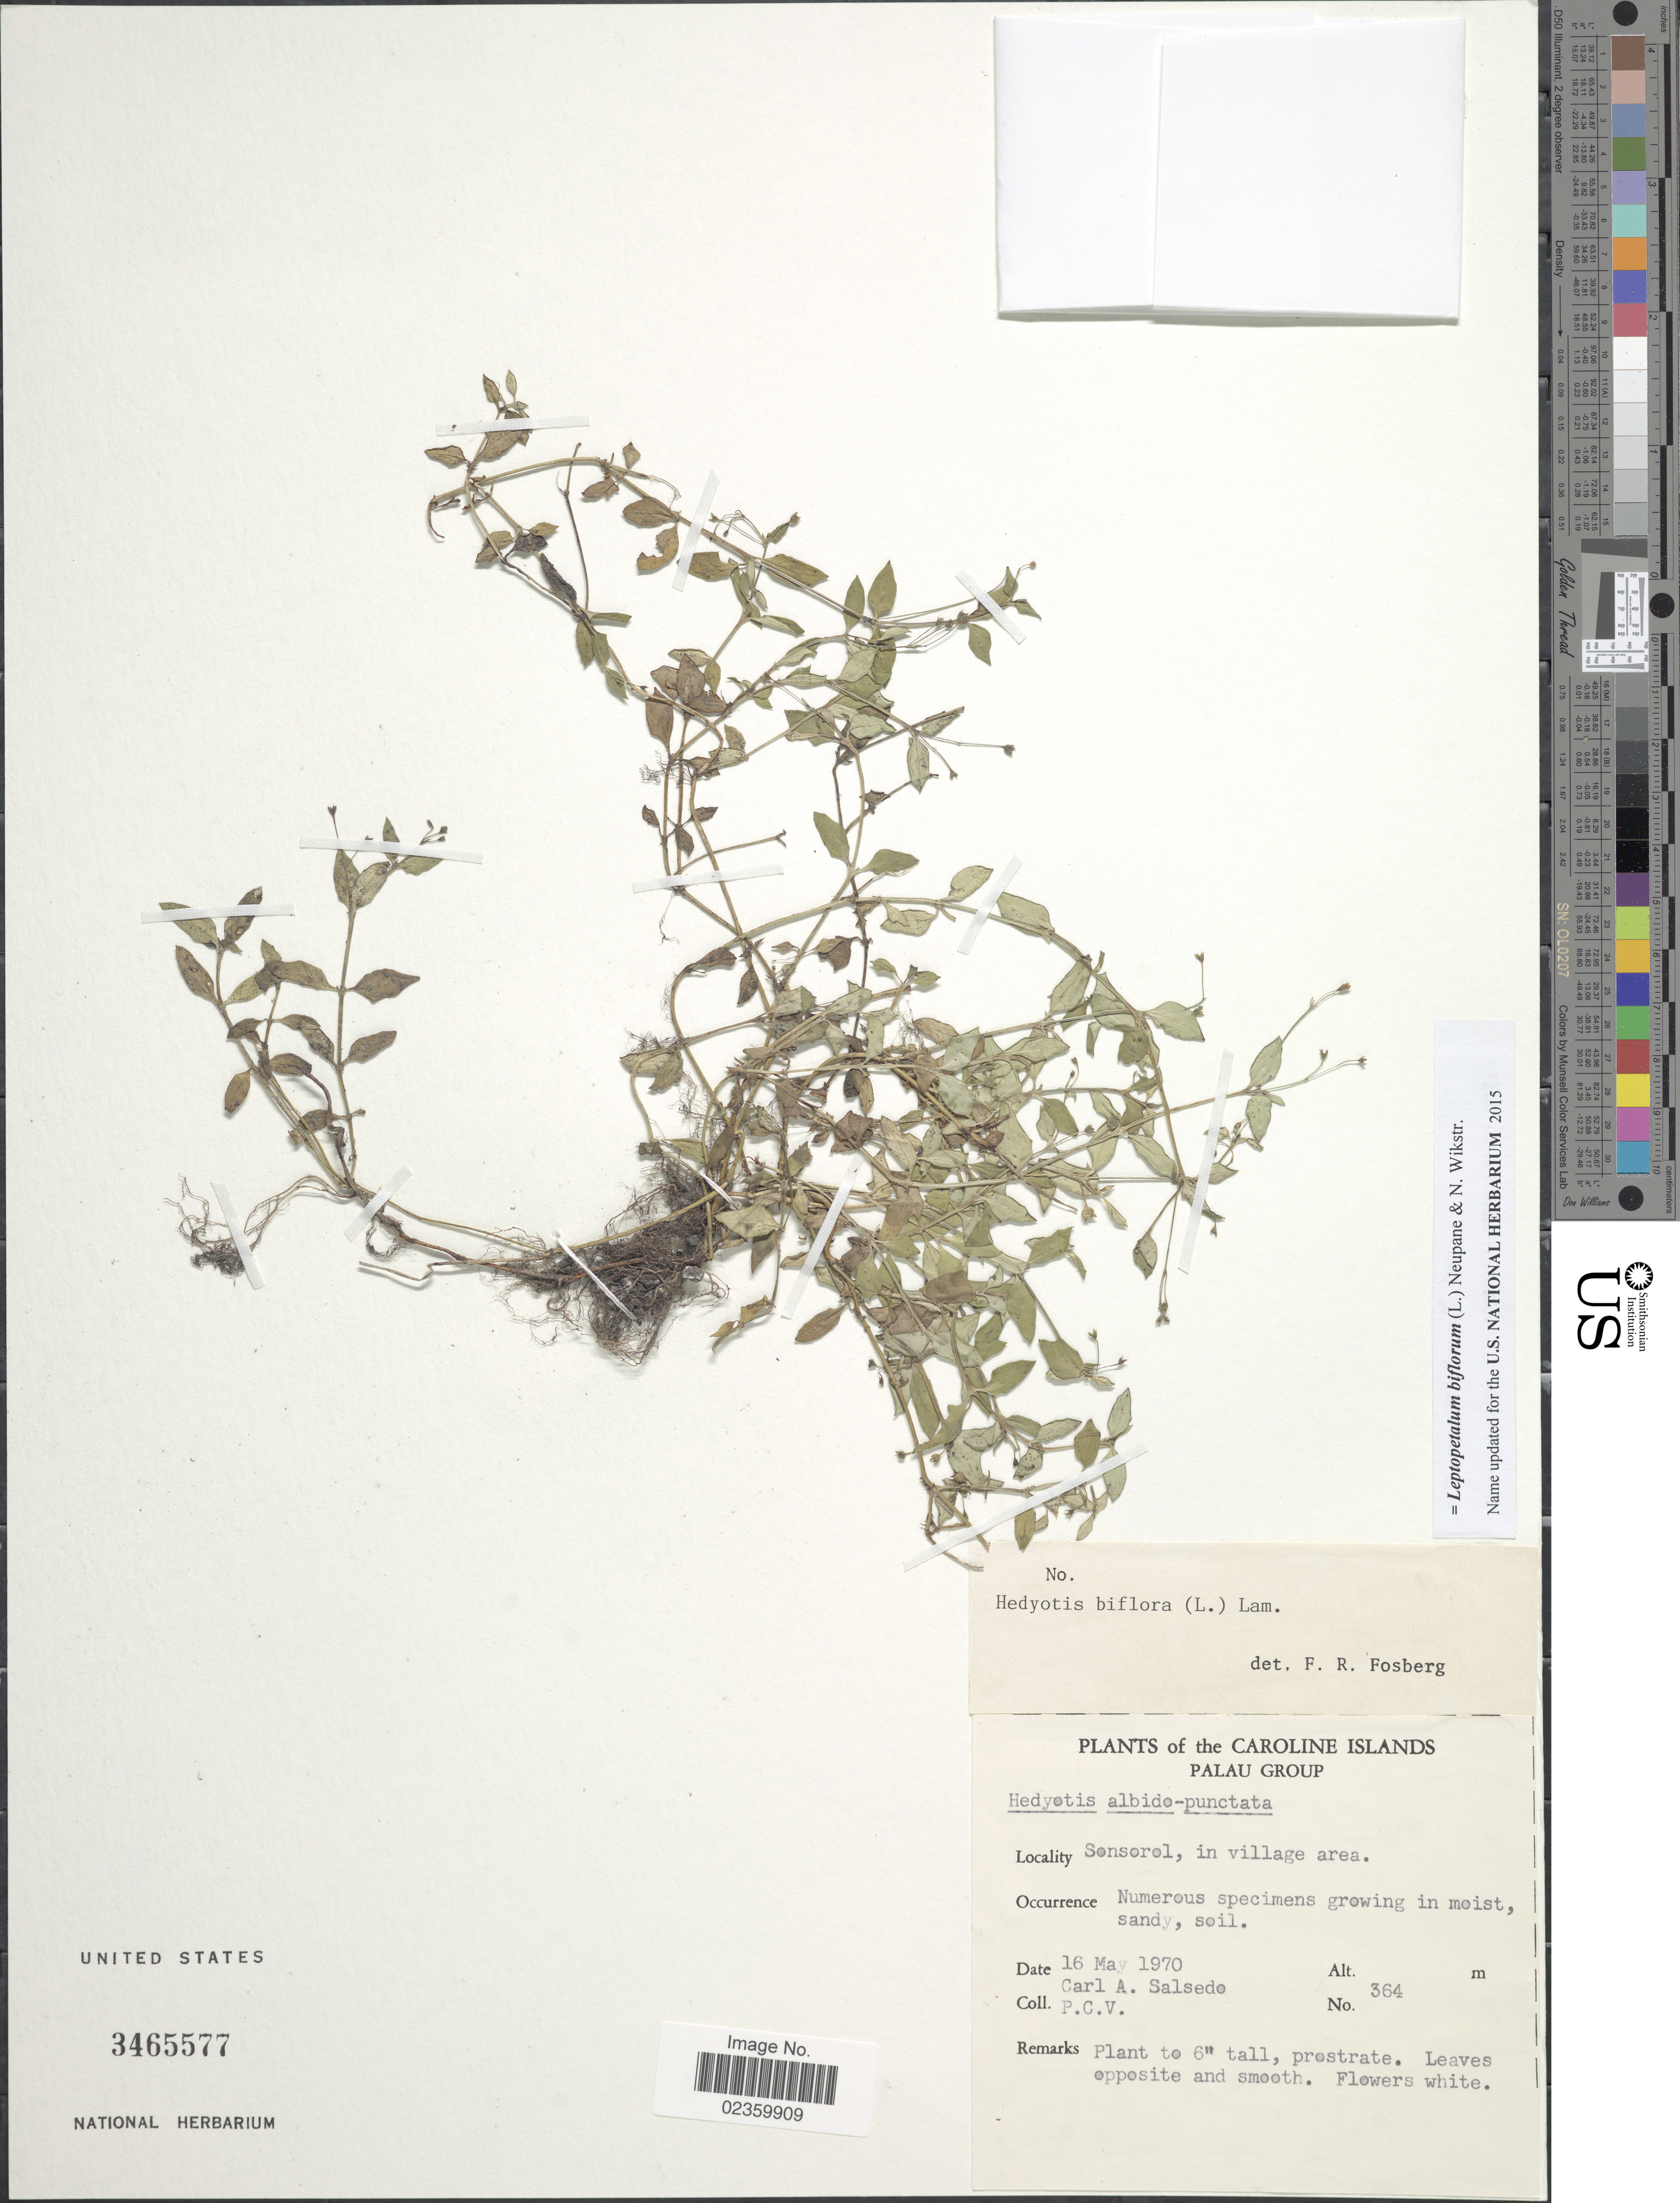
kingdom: Plantae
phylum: Tracheophyta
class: Magnoliopsida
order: Gentianales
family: Rubiaceae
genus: Leptopetalum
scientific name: Leptopetalum biflorum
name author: (L.) Neupane & N. Wikstr.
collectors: C.A. Salsedo & P. C. V.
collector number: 364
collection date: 1970-05-16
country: Palau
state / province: Belau Outliers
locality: The Caroline Islands. Palau Group. Sonsoral, in village area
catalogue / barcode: US 3465577